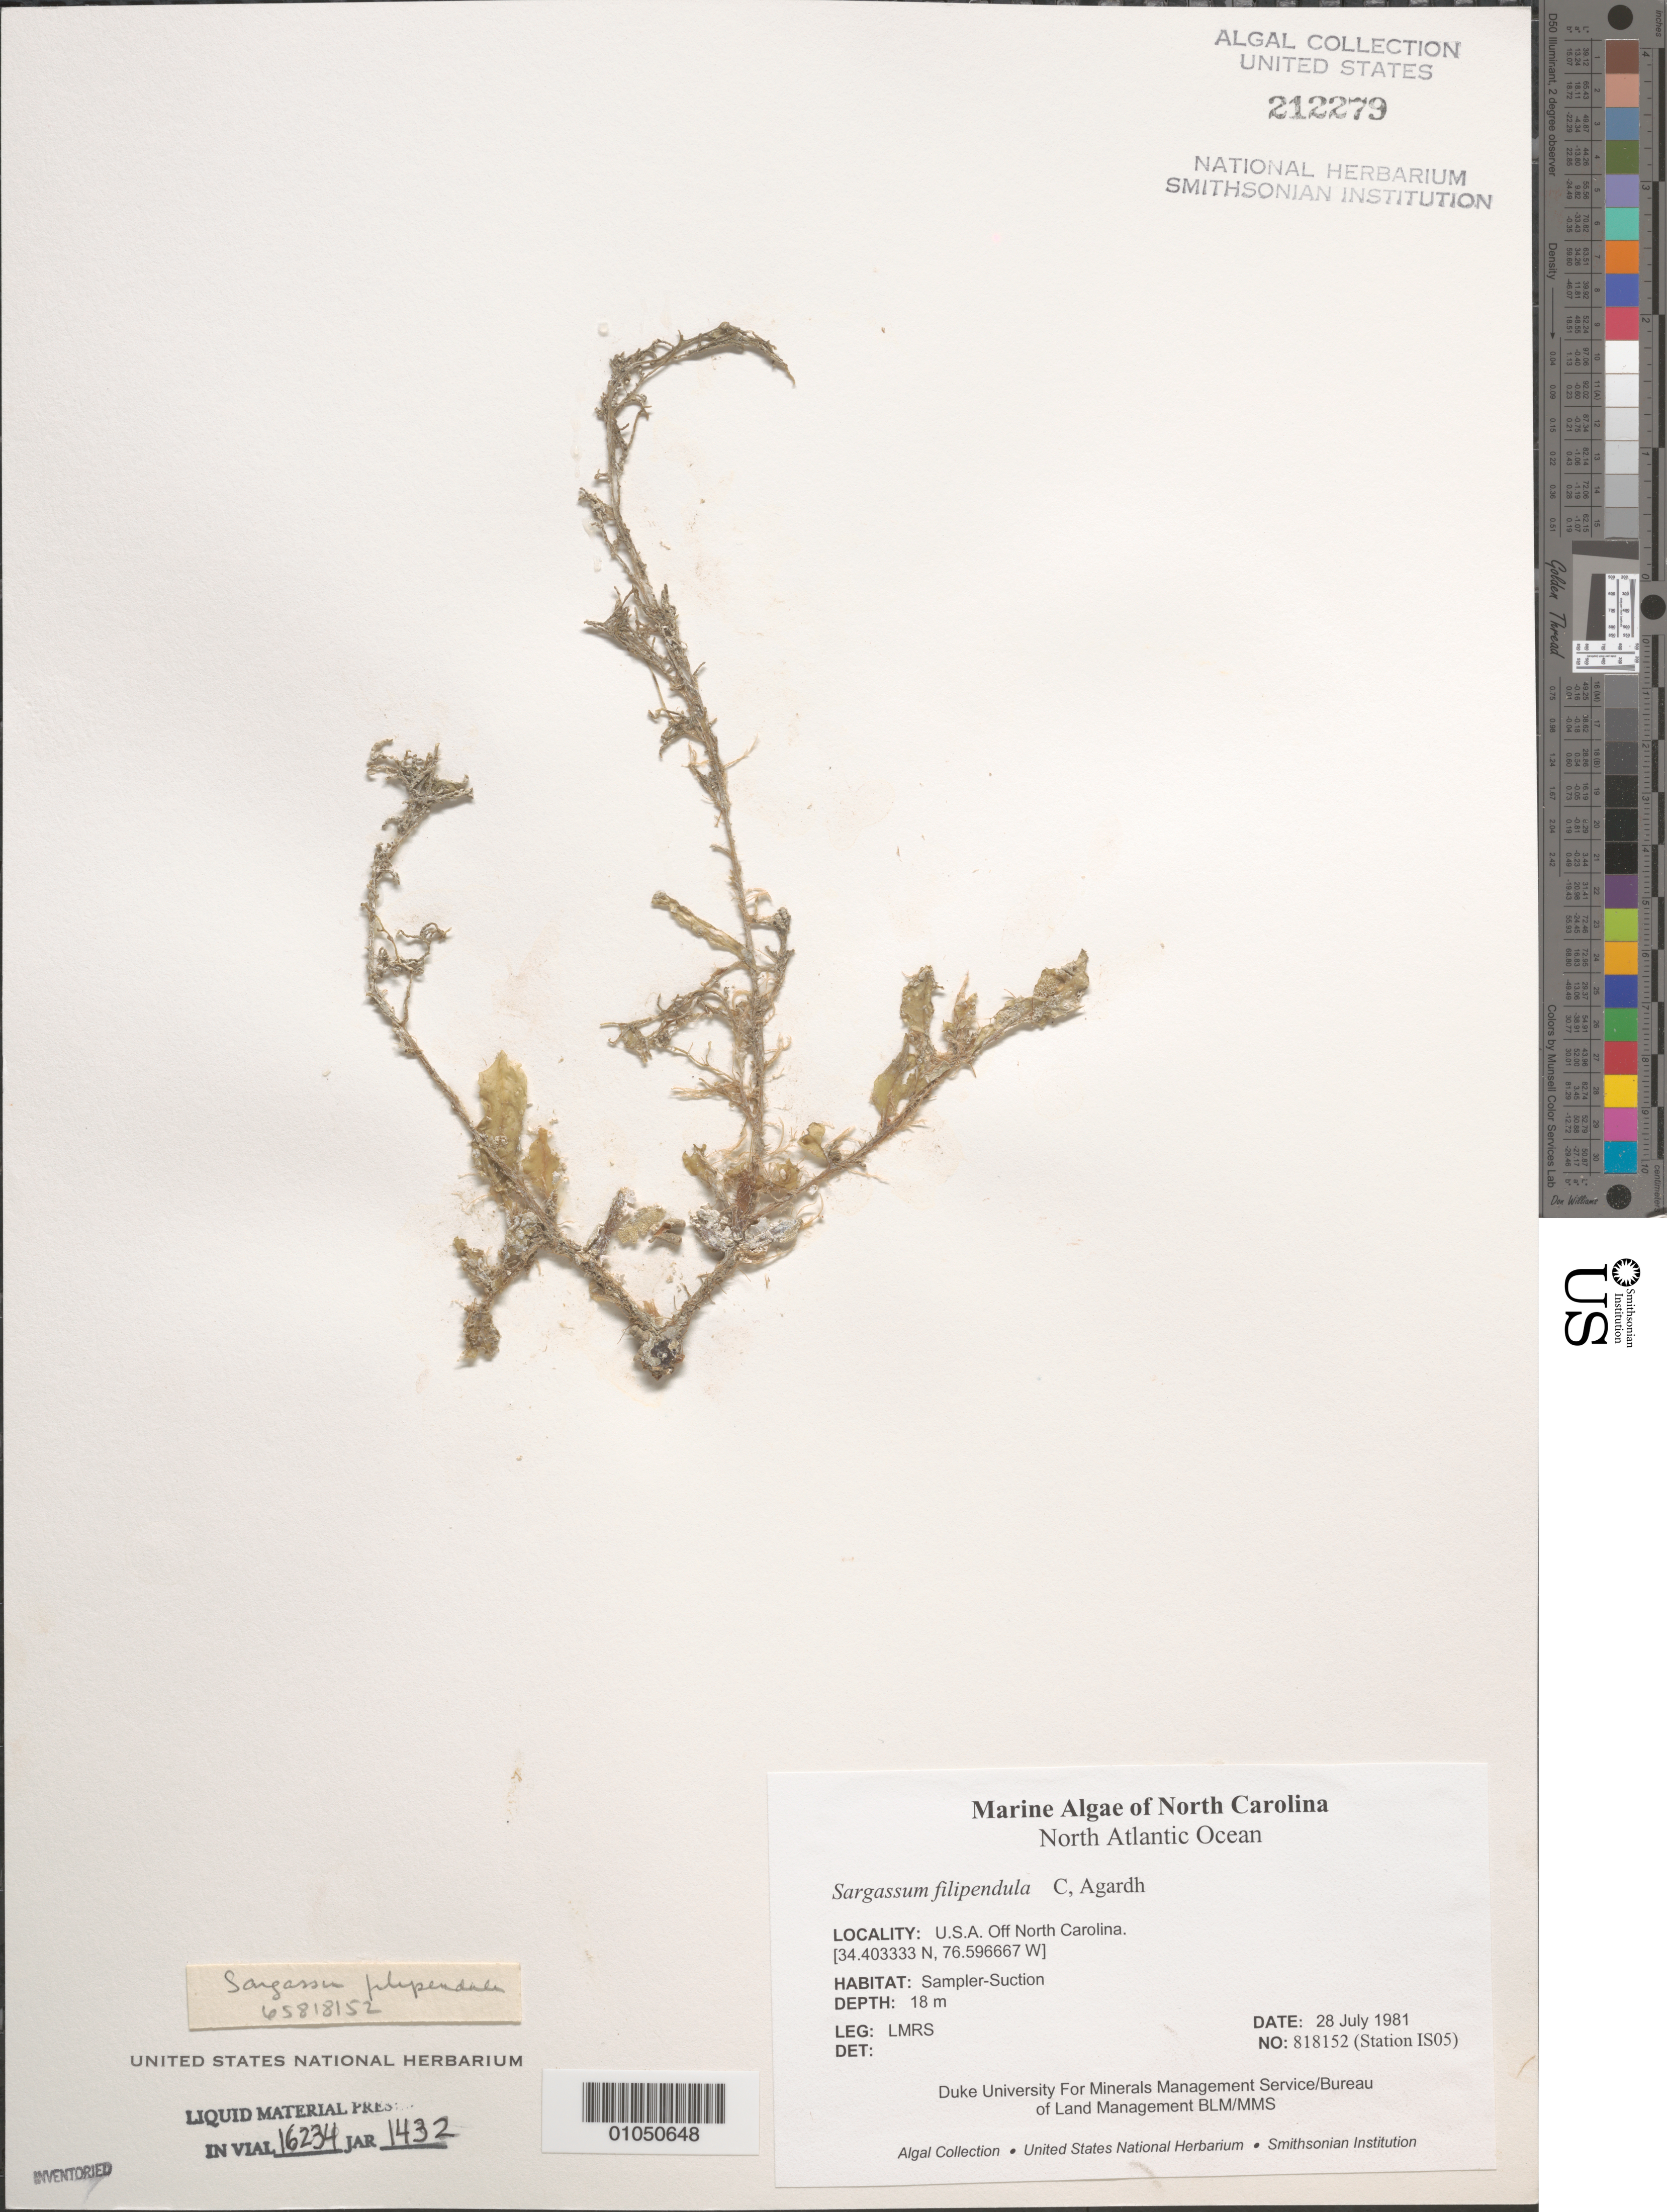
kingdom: Chromista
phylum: Ochrophyta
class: Phaeophyceae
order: Fucales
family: Sargassaceae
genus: Sargassum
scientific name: Sargassum filipendula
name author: C. Agardh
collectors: LMRS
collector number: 818152 Station IS05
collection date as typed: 28 Jul 1981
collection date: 1981-07-28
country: United States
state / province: North Carolina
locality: North Atlantic Ocean off North Carolina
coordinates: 34.403333 N, 76.596667 W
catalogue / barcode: US 212279